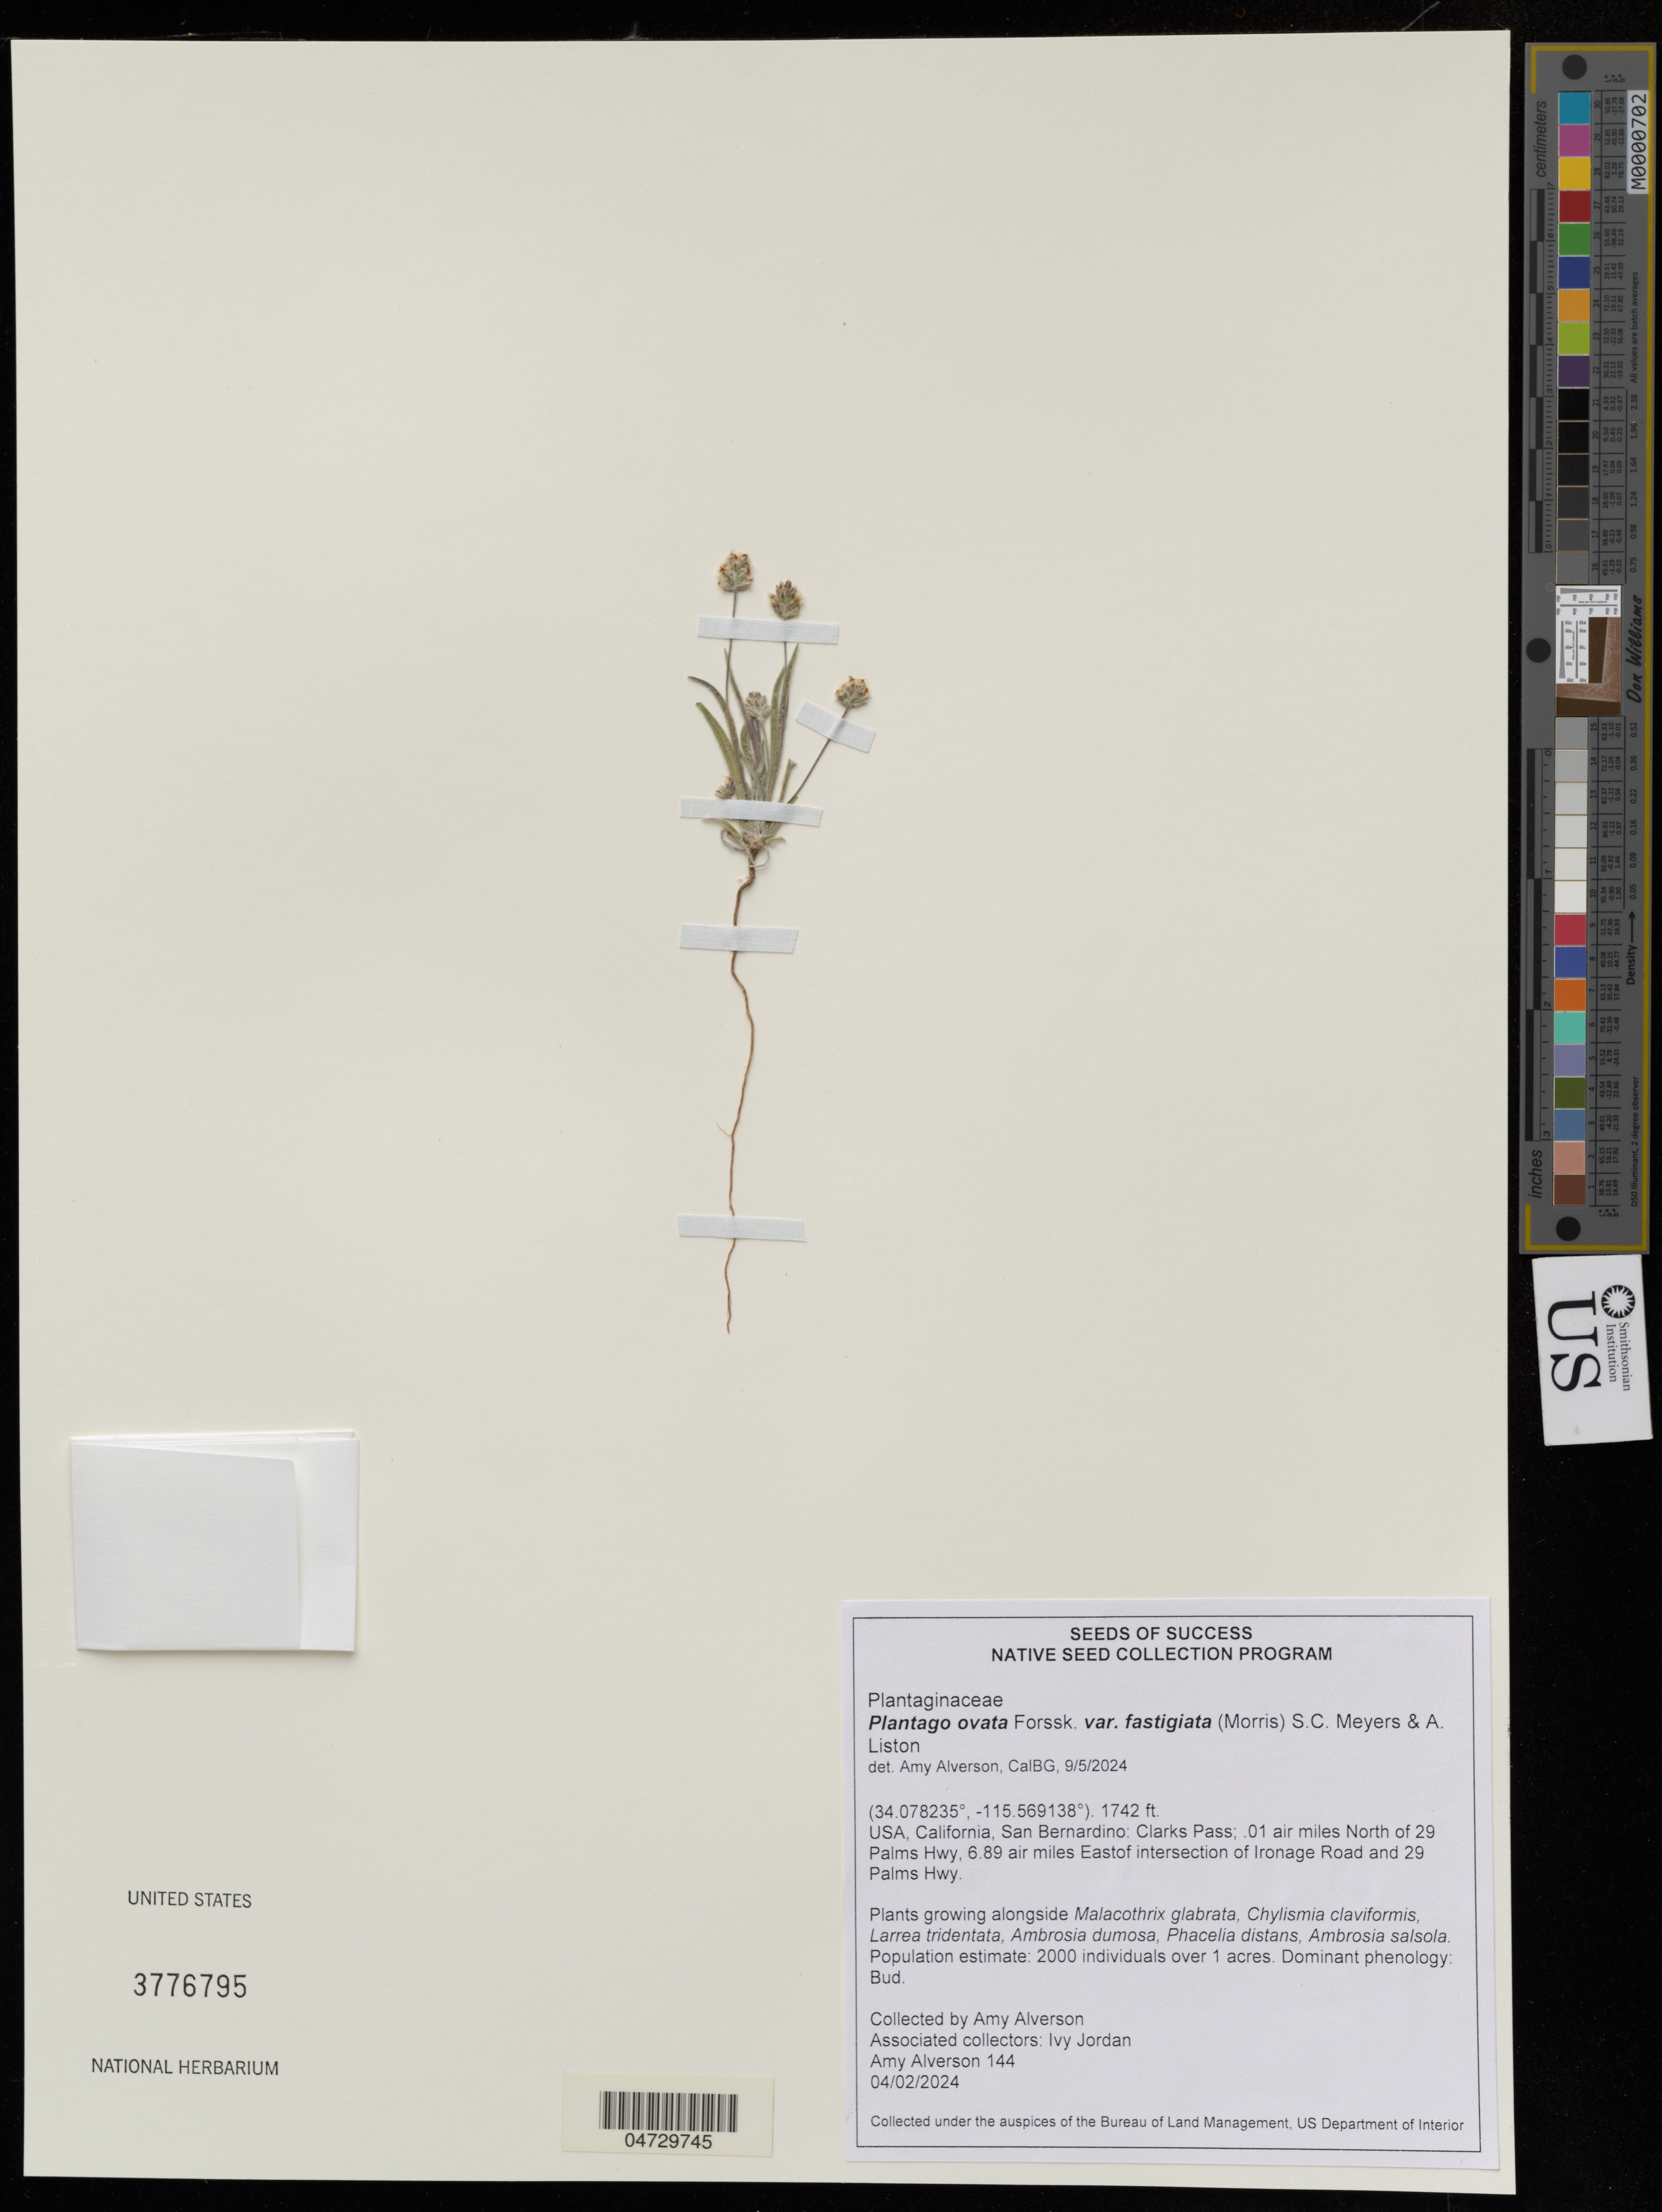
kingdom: Plantae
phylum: Tracheophyta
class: Magnoliopsida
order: Lamiales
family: Plantaginaceae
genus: Plantago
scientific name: Plantago ovata var. fastigiata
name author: (E. Morris) Meyers & Liston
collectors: A. Alverson & I. Jordan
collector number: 144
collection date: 2024-04-02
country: United States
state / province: California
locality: San Bernardino: Clarks Pass; .01 air miles North of 29 Palms Hwy, 6.89 air miles Eastof intersection of Ironage Road and 29 Palms Hwv.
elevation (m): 531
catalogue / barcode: US 3776795